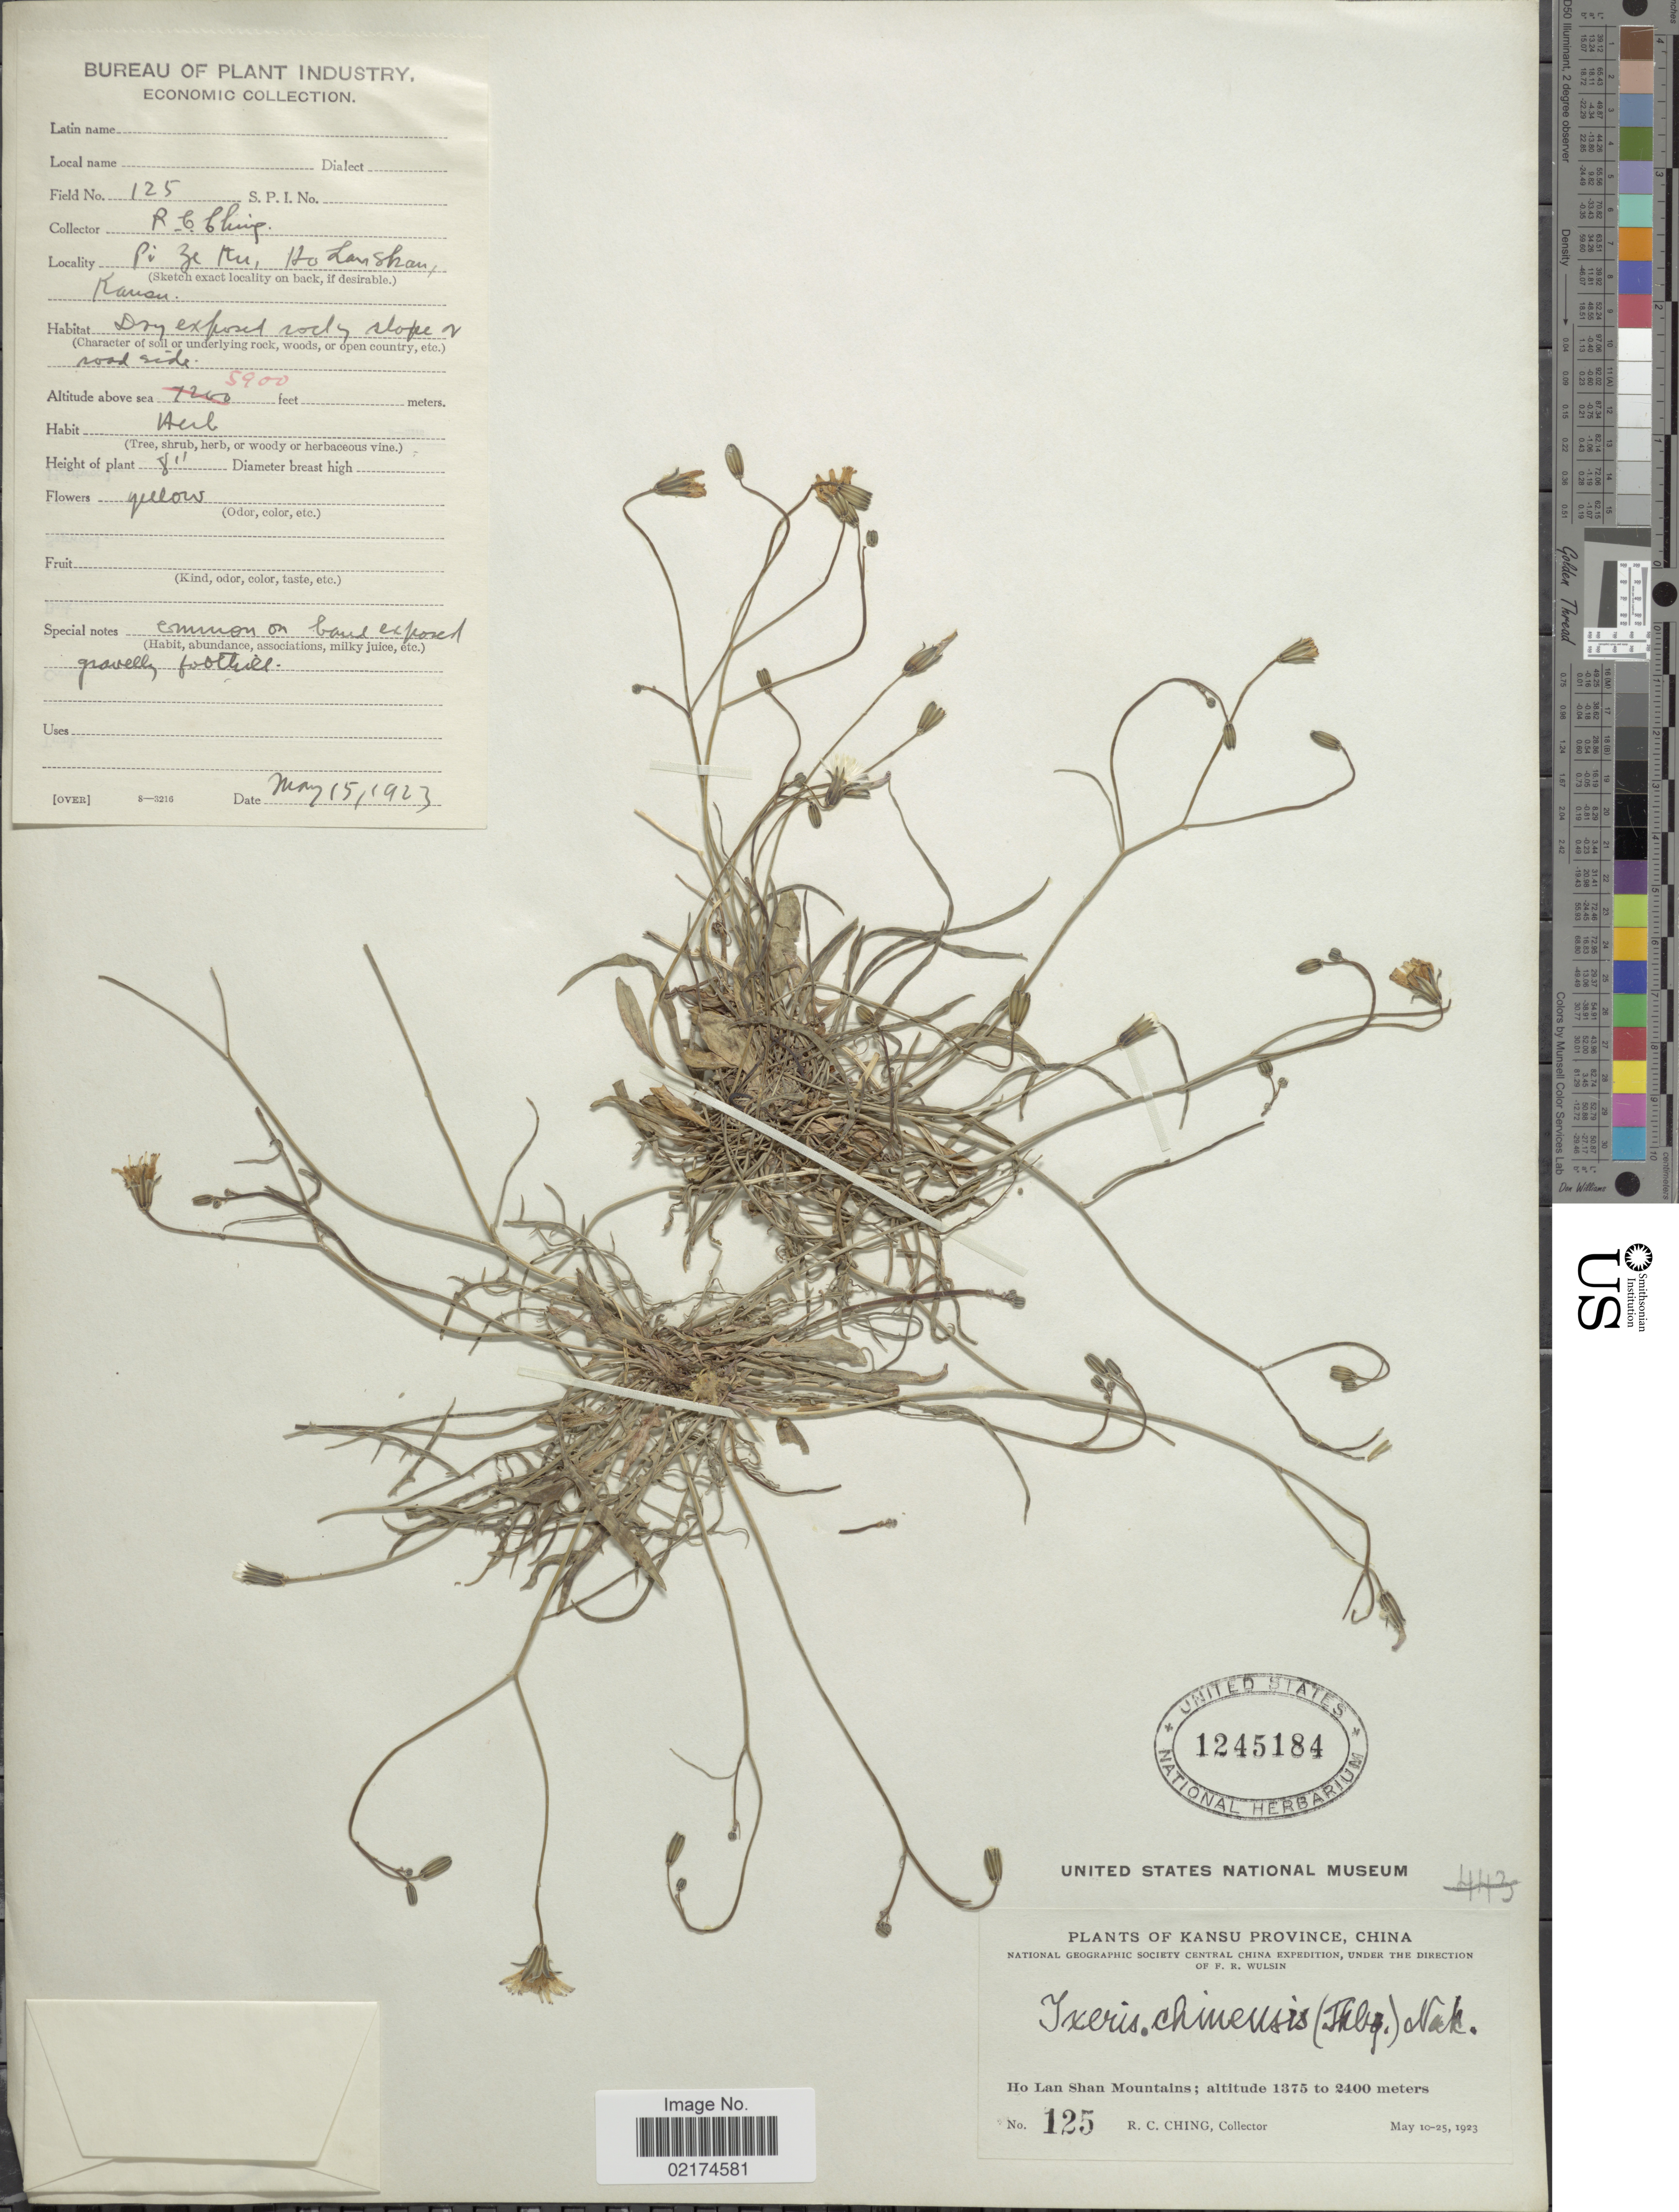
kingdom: Plantae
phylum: Tracheophyta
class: Magnoliopsida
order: Asterales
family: Asteraceae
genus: Ixeris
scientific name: Ixeris chinensis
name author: (Thunb.) Nakai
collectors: R. C. Ching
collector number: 125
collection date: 1923-05-15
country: China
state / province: Gansu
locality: Kansu Province, Ho Lan Shan Mountains, Pi Ze Ku, Ho Lan Shan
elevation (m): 1798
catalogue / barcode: US 1245184